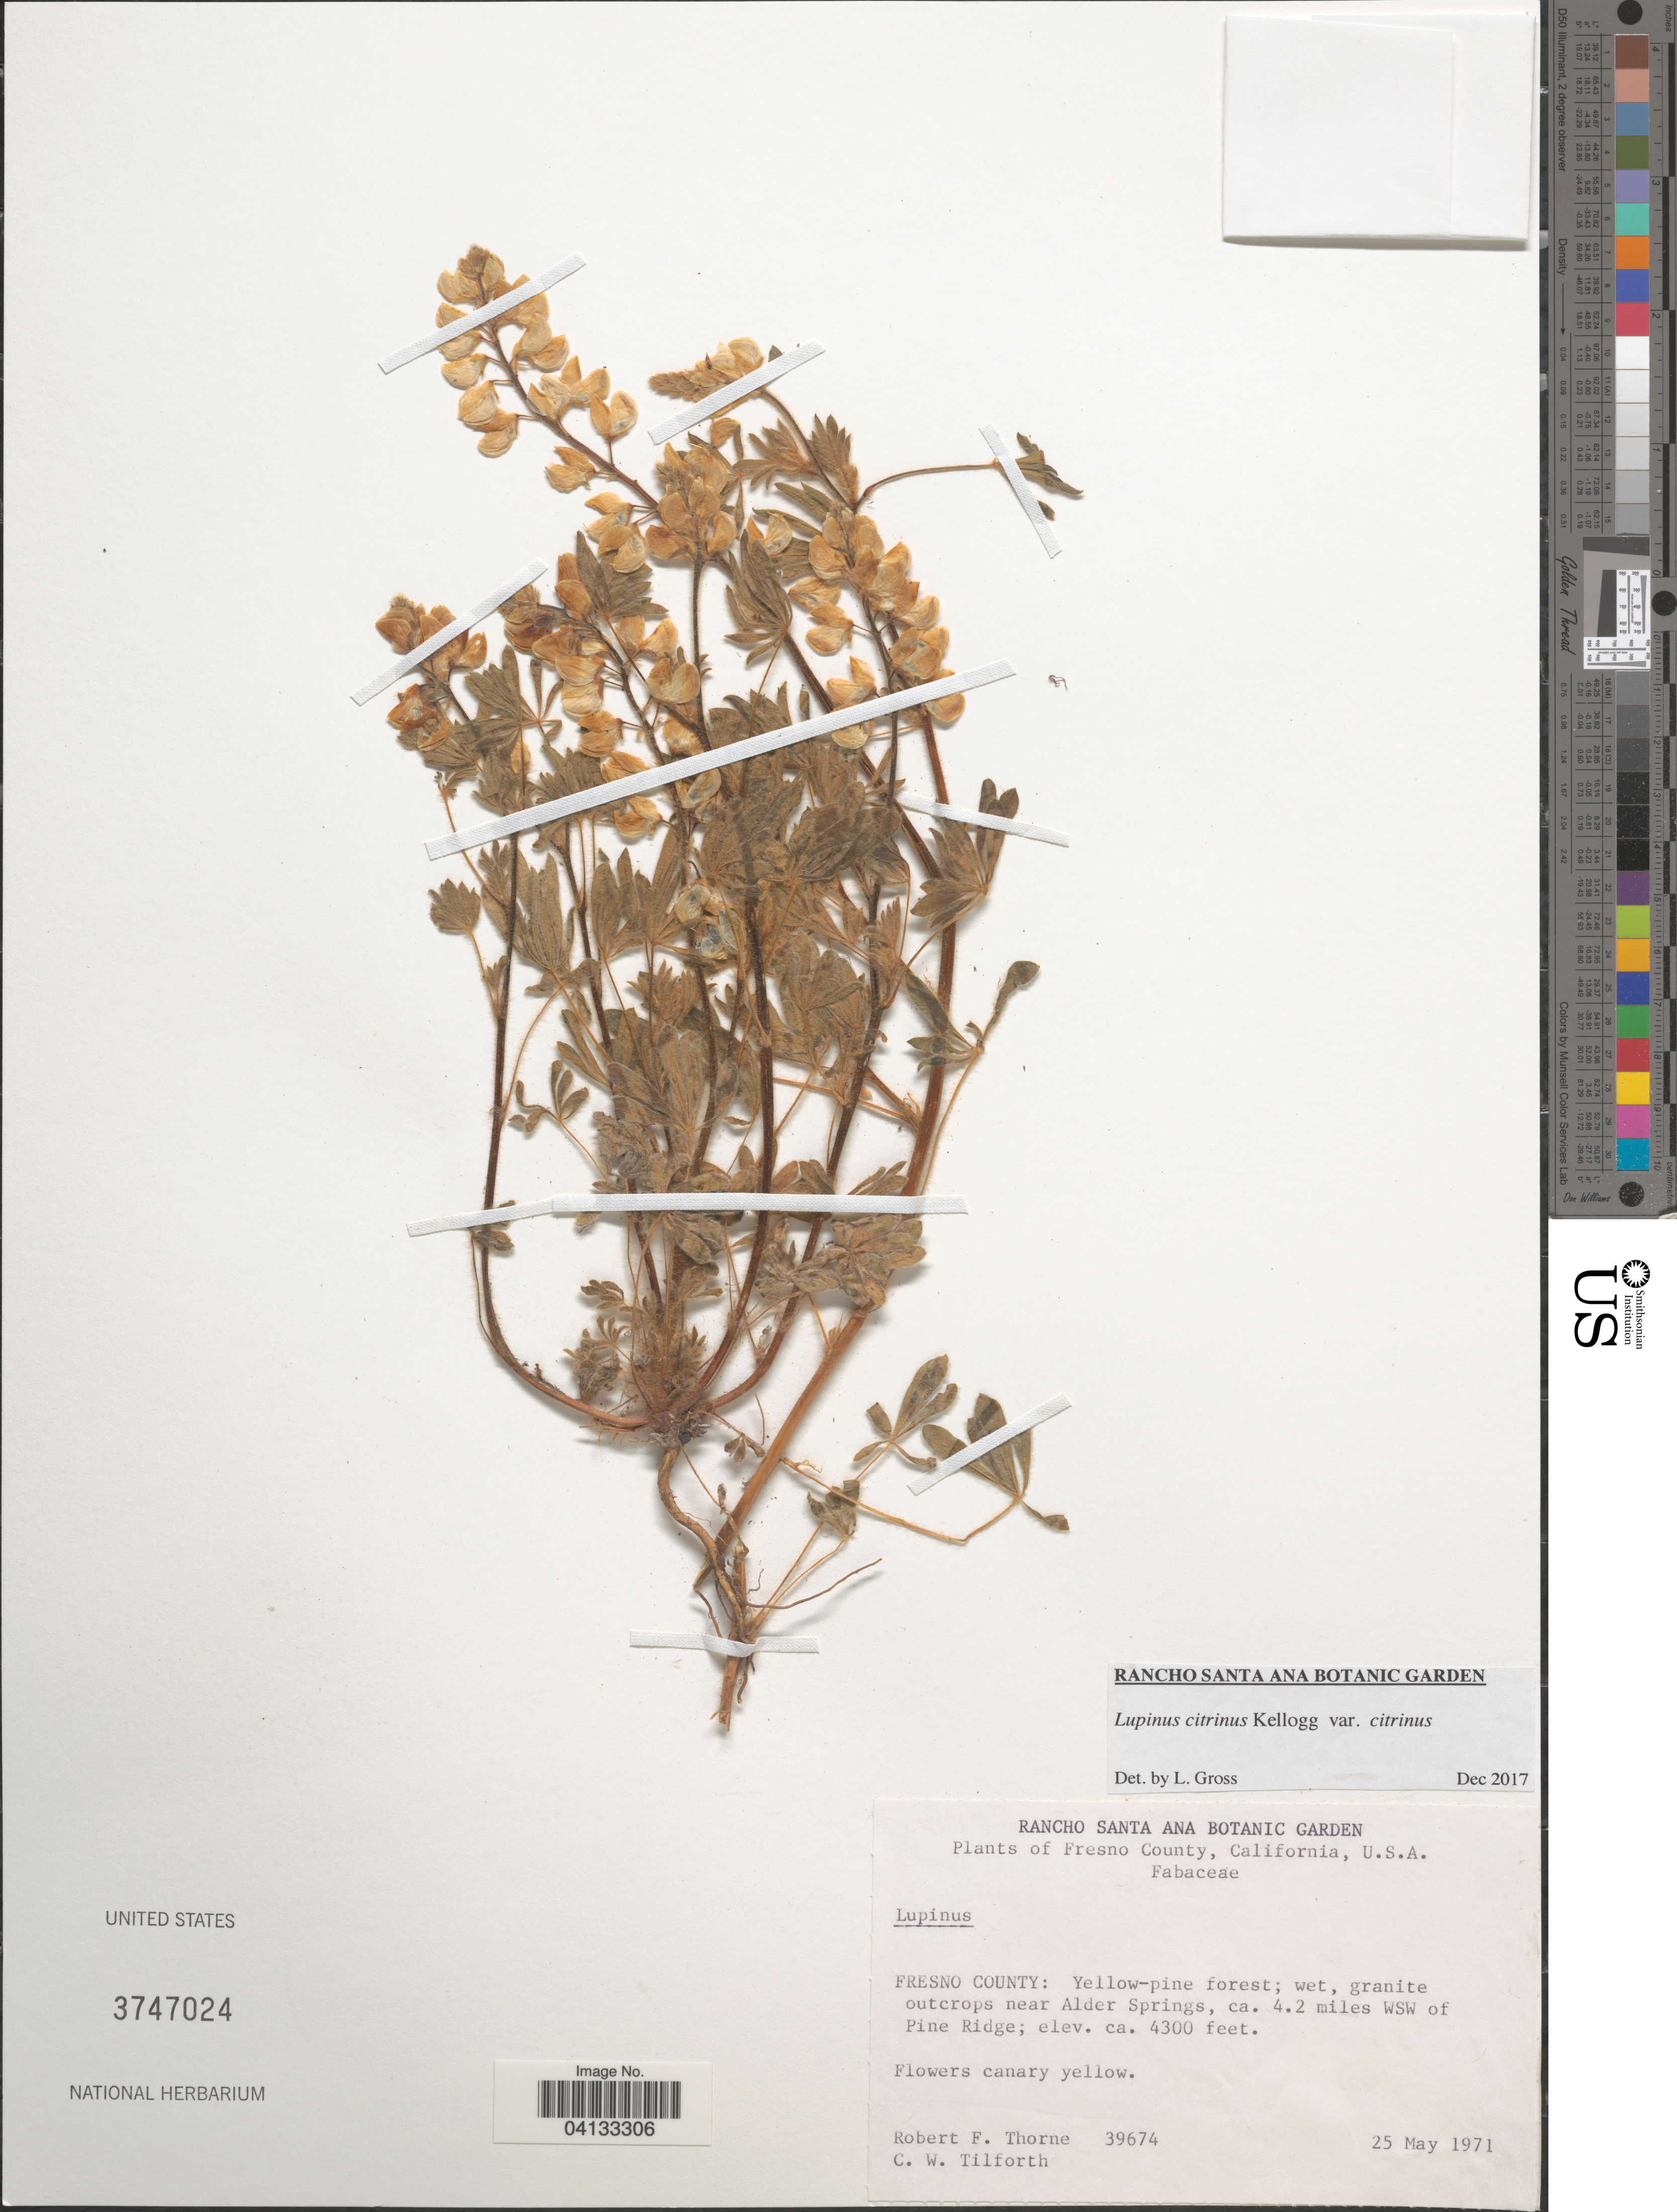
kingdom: Plantae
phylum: Tracheophyta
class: Magnoliopsida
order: Fabales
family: Fabaceae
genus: Lupinus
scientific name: Lupinus citrinus var. citrinus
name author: Kellogg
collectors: R. F. Thorne & C. Tilforth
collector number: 39674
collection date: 1971-05-25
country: United States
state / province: California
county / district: Fresno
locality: Fresno County: Near Alder Springs, ca. 4.2 miles WSW of Pine Ridge.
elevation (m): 1311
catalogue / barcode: US 3747024